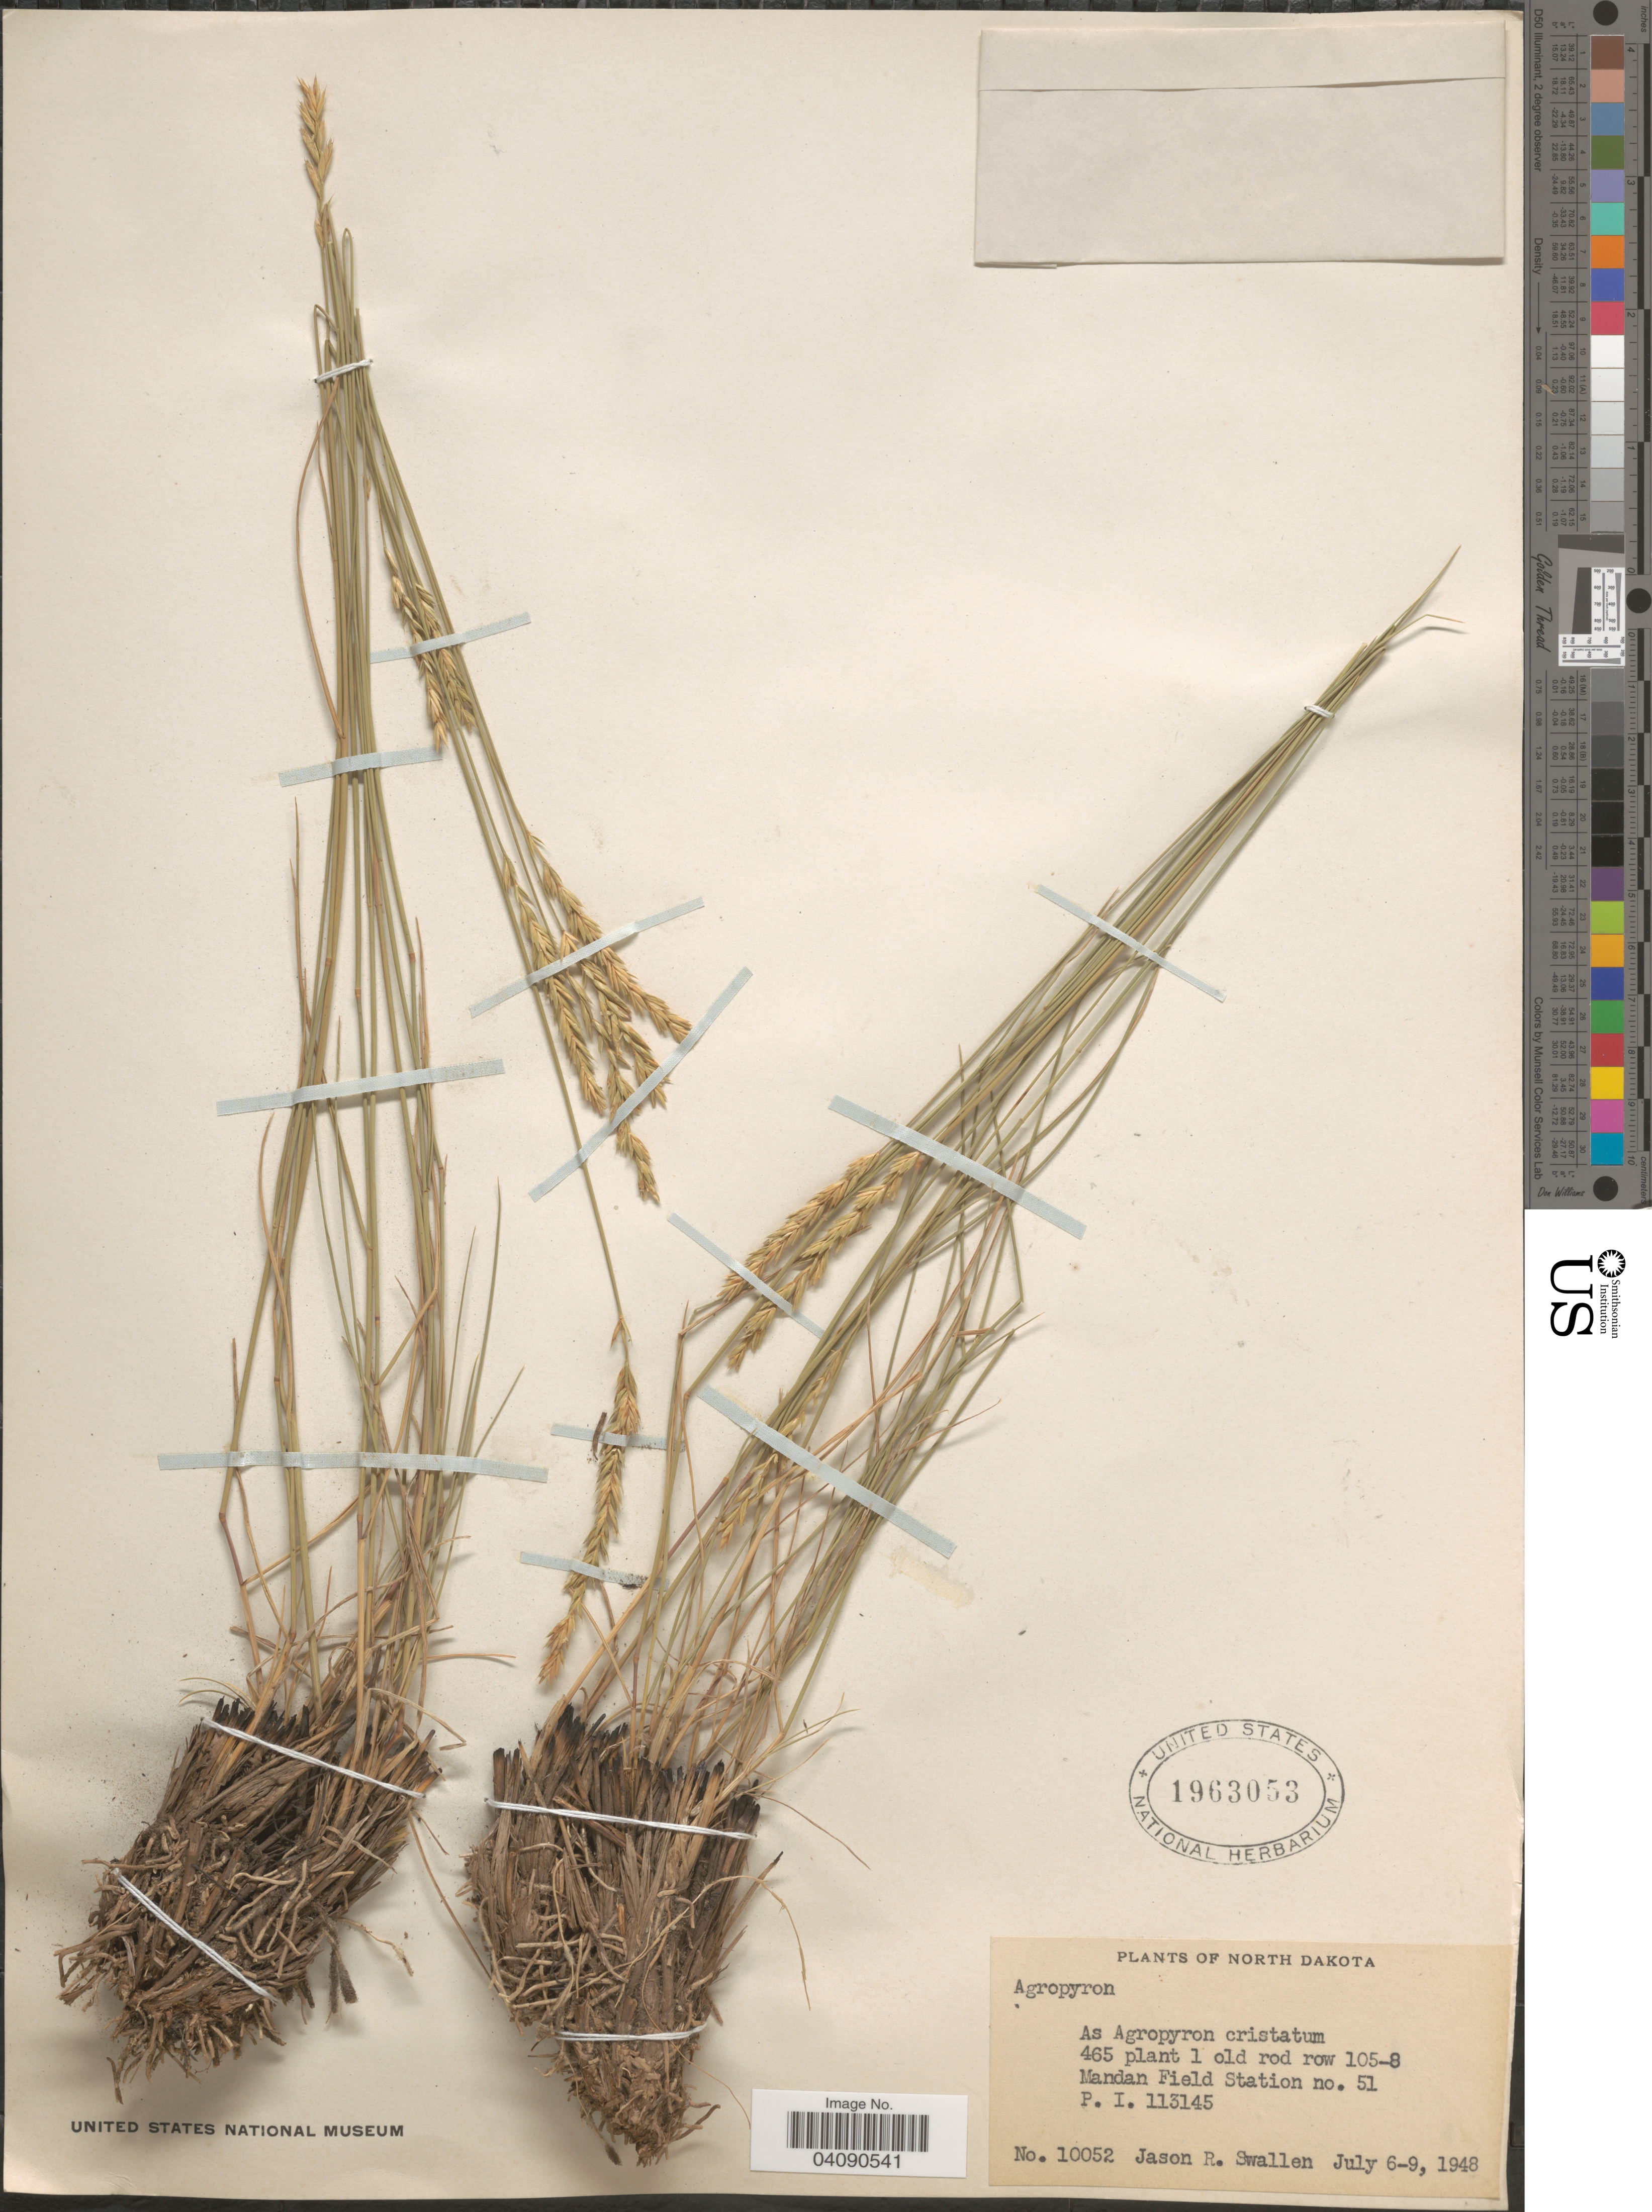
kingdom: Plantae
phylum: Tracheophyta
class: Liliopsida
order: Poales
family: Poaceae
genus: Agropyron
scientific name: Agropyron sp.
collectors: J. R. Swallen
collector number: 10052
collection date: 1948-07-06/1948-07-09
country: United States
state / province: North Dakota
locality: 465 plant 1 old rod row 105-8. Mandan Field Station no. 51.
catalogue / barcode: US 1963053